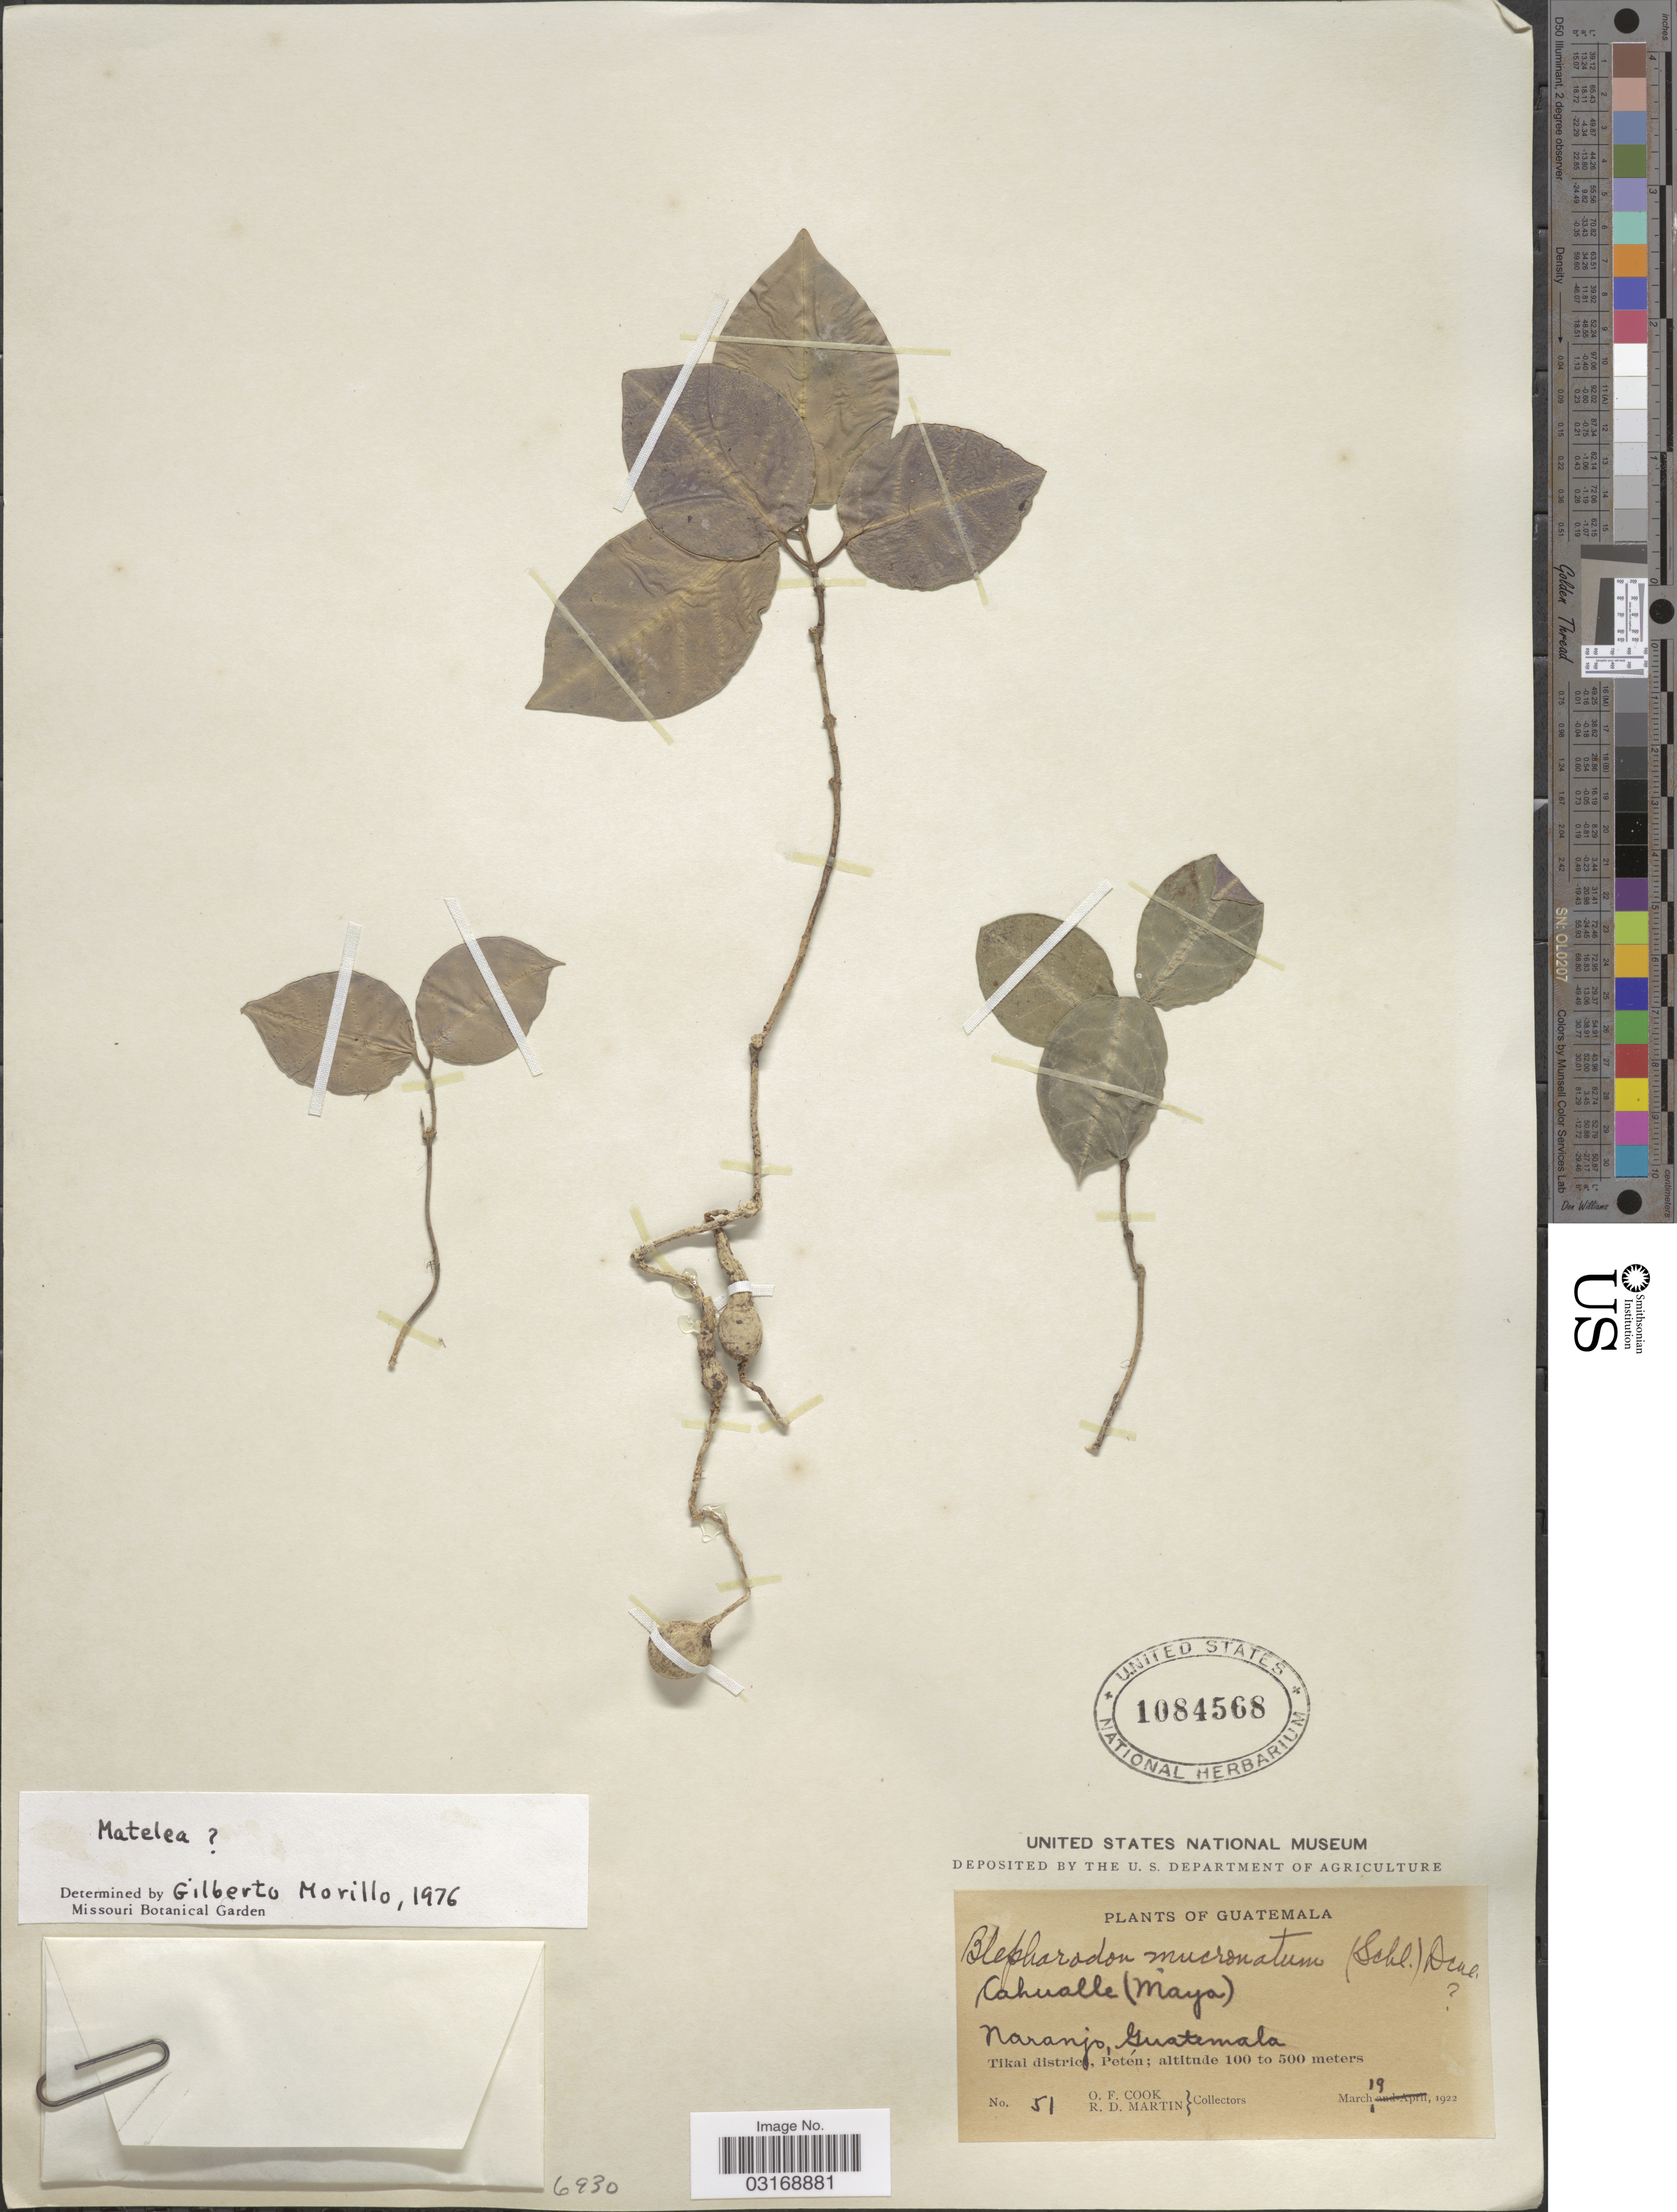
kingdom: Plantae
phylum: Tracheophyta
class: Magnoliopsida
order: Gentianales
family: Apocynaceae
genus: Matelea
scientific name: Matelea sp.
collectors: O. F. Cook & R. D. Martin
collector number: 51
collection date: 1922-03-19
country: Guatemala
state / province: El Petén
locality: Naranjo, Tikal district.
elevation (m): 100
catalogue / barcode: US 1084568